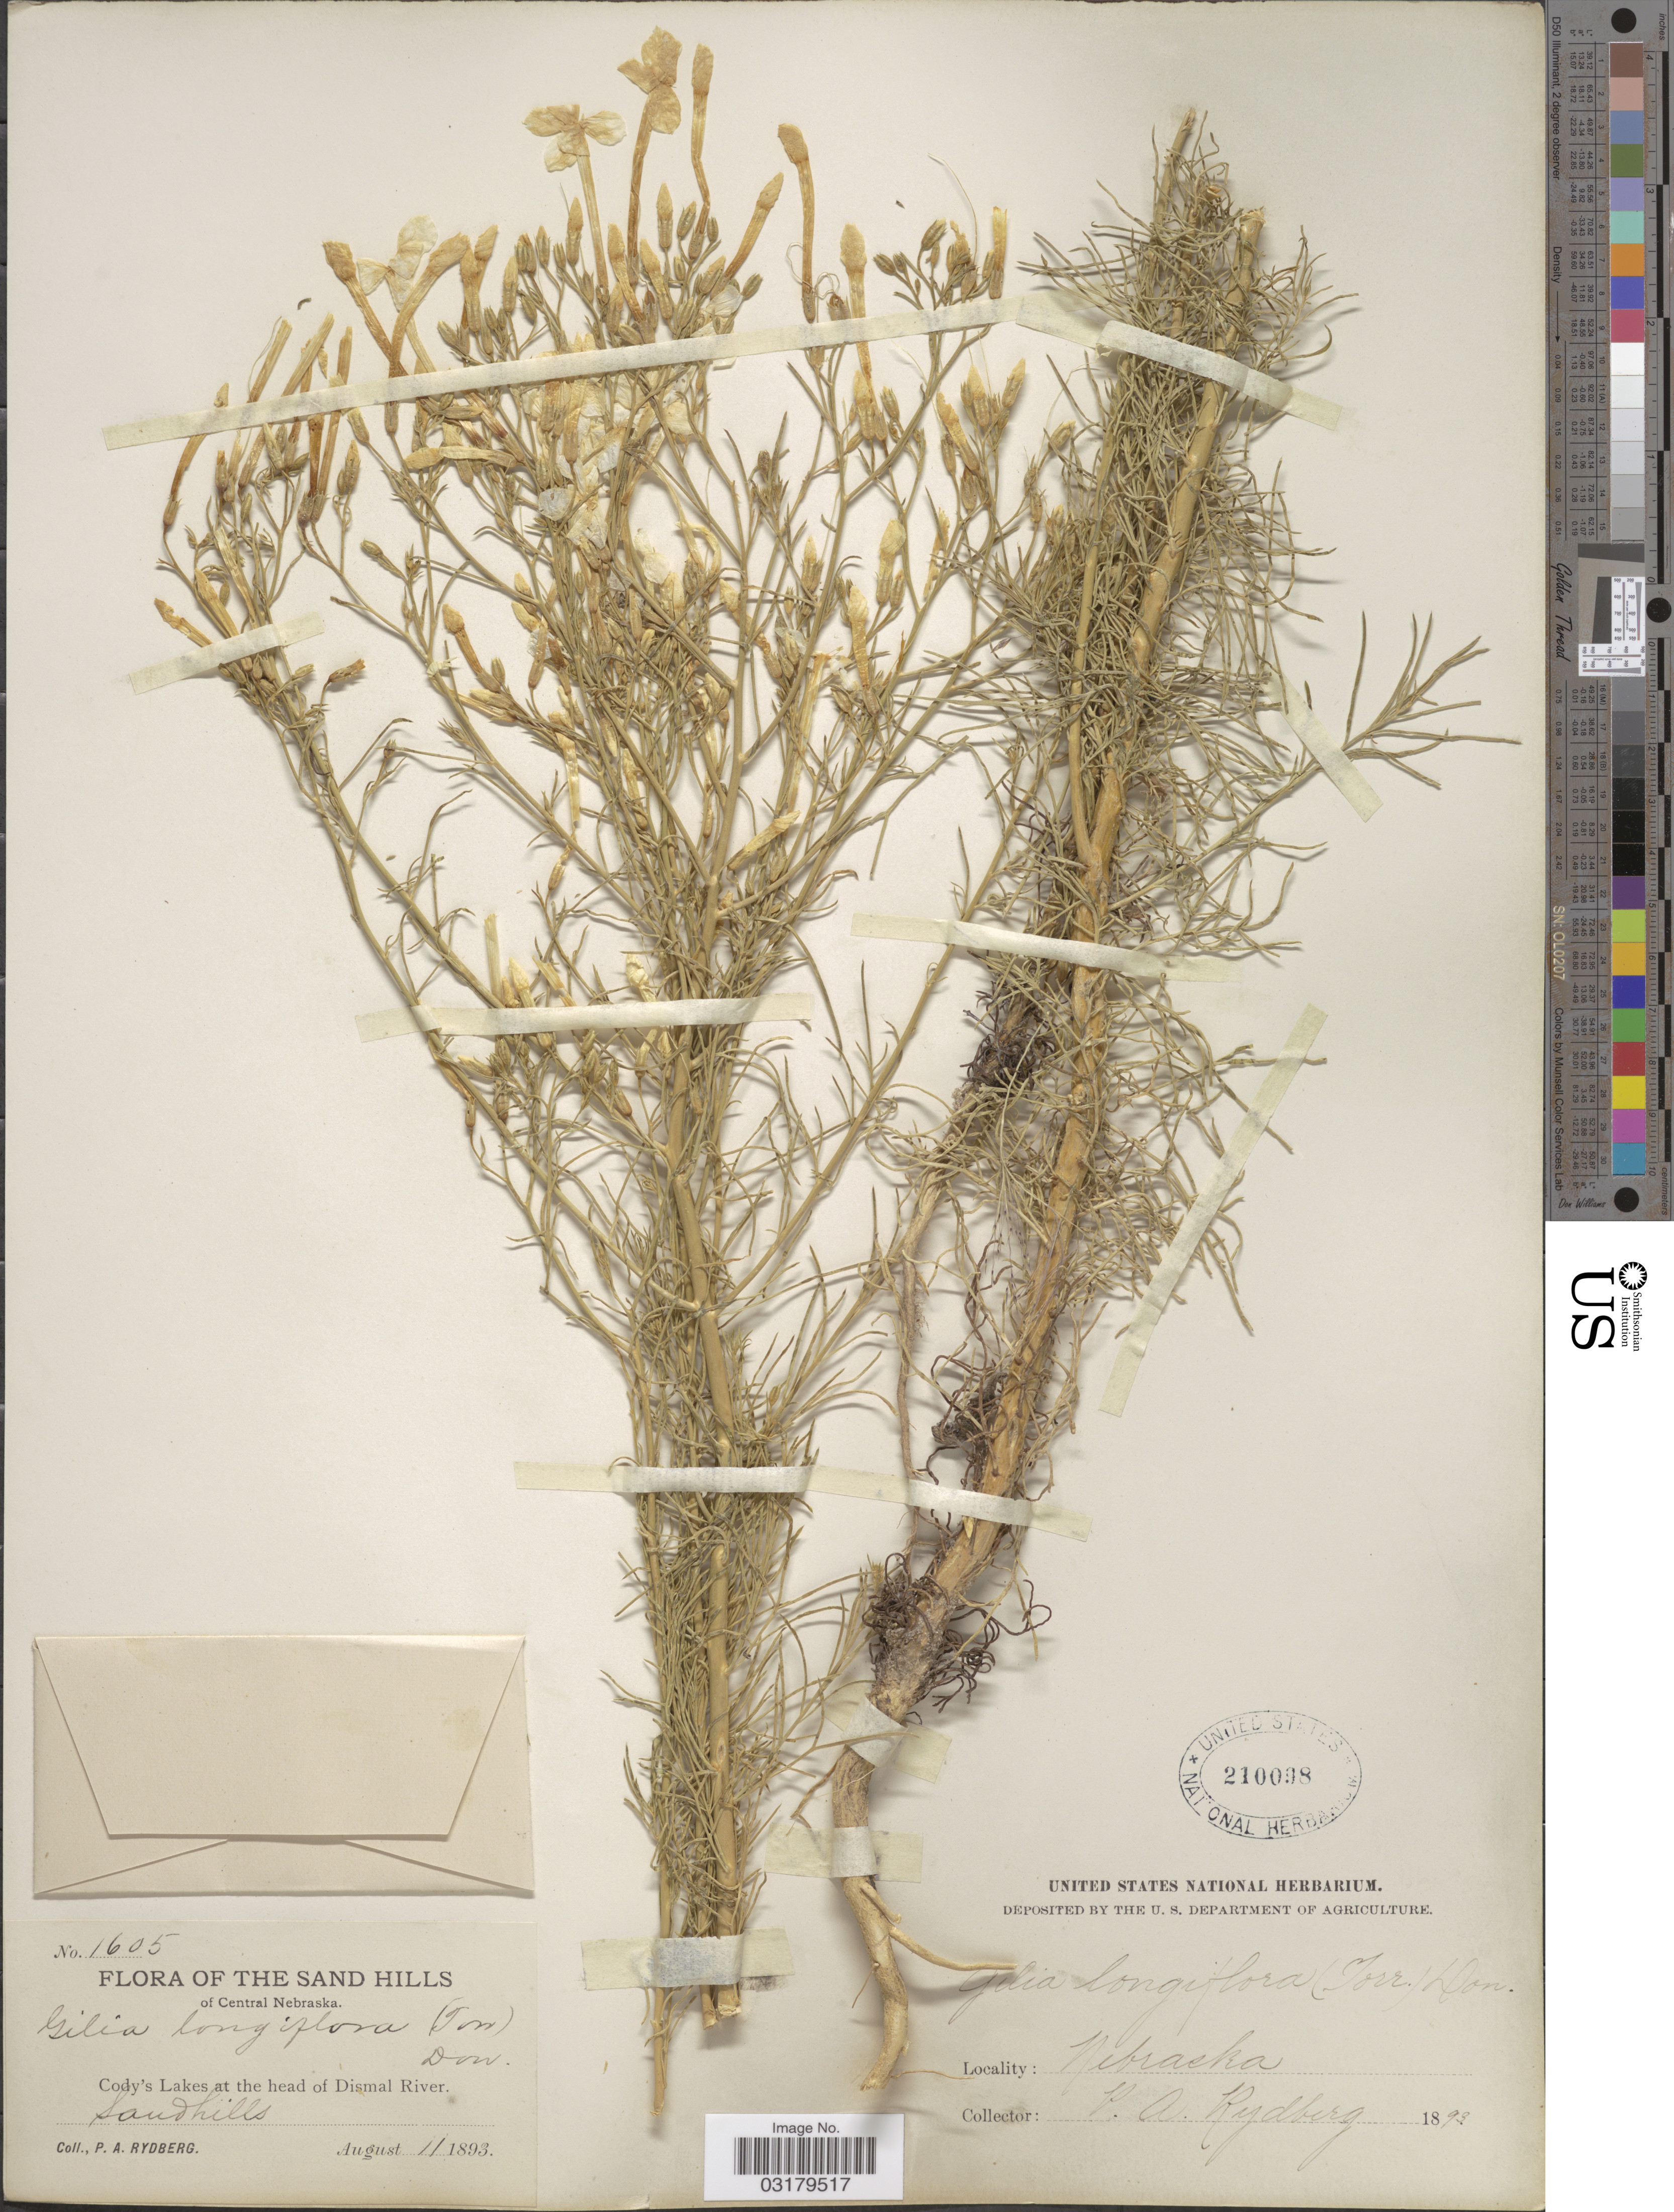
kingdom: Plantae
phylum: Tracheophyta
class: Magnoliopsida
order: Ericales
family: Polemoniaceae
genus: Ipomopsis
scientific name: Ipomopsis longiflora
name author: (Torr.) V.E. Grant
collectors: P. A. Rydberg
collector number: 1605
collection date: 1893-08-11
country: United States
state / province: Nebraska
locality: The Sand Hills of Central Nebraska. Cody's Lakes at the head of Dismal River.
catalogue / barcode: US 210098